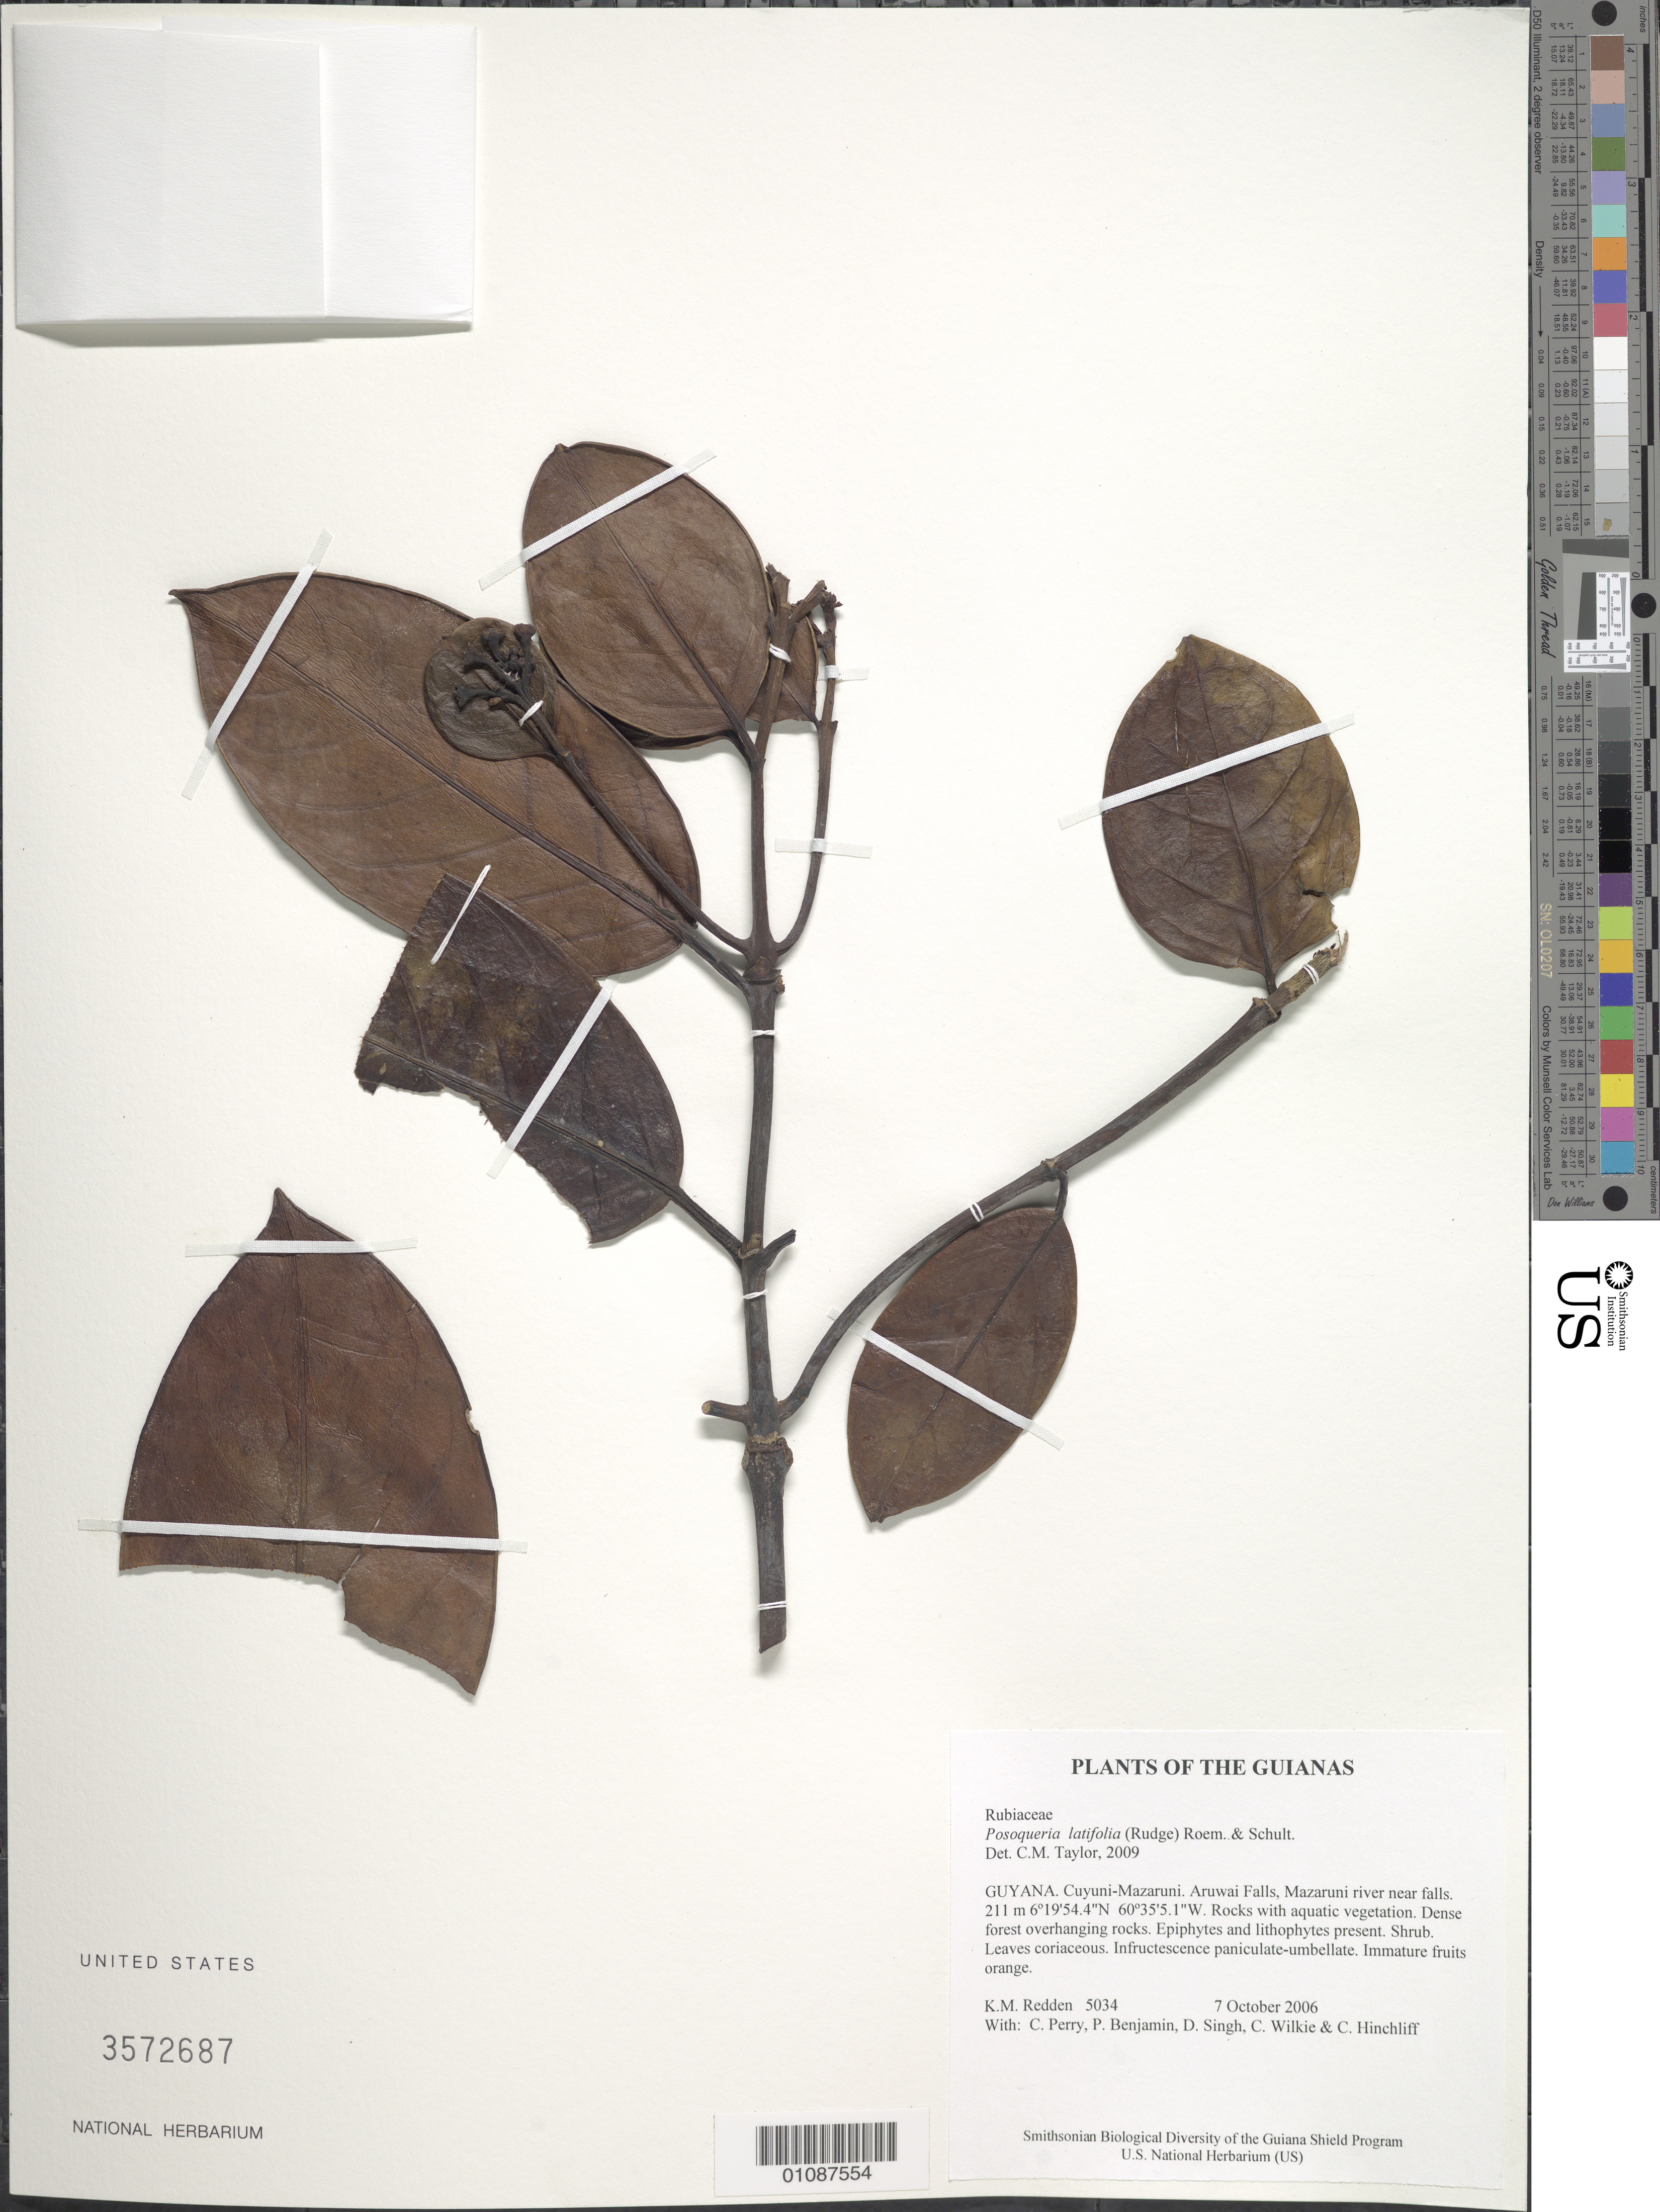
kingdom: Plantae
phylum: Tracheophyta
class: Magnoliopsida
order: Gentianales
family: Rubiaceae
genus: Posoqueria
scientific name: Posoqueria latifolia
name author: (Rudge) Roem. & Schult.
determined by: Taylor, Charlotte M.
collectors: K. M. Redden, C. Perry, P. Benjamin, D. Singh, C. Wilkie & C. E. Hinchliff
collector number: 5034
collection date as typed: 7 October 2006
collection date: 2006-10-07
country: Guyana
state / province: Cuyuni-Mazaruni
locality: Arawai Falls, Mazaruni river near falls.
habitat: Rocks with aquatic vegetation. Dense forest overhanging rocks. Epiphytes and lithophytes present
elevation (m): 211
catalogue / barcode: US 3572687